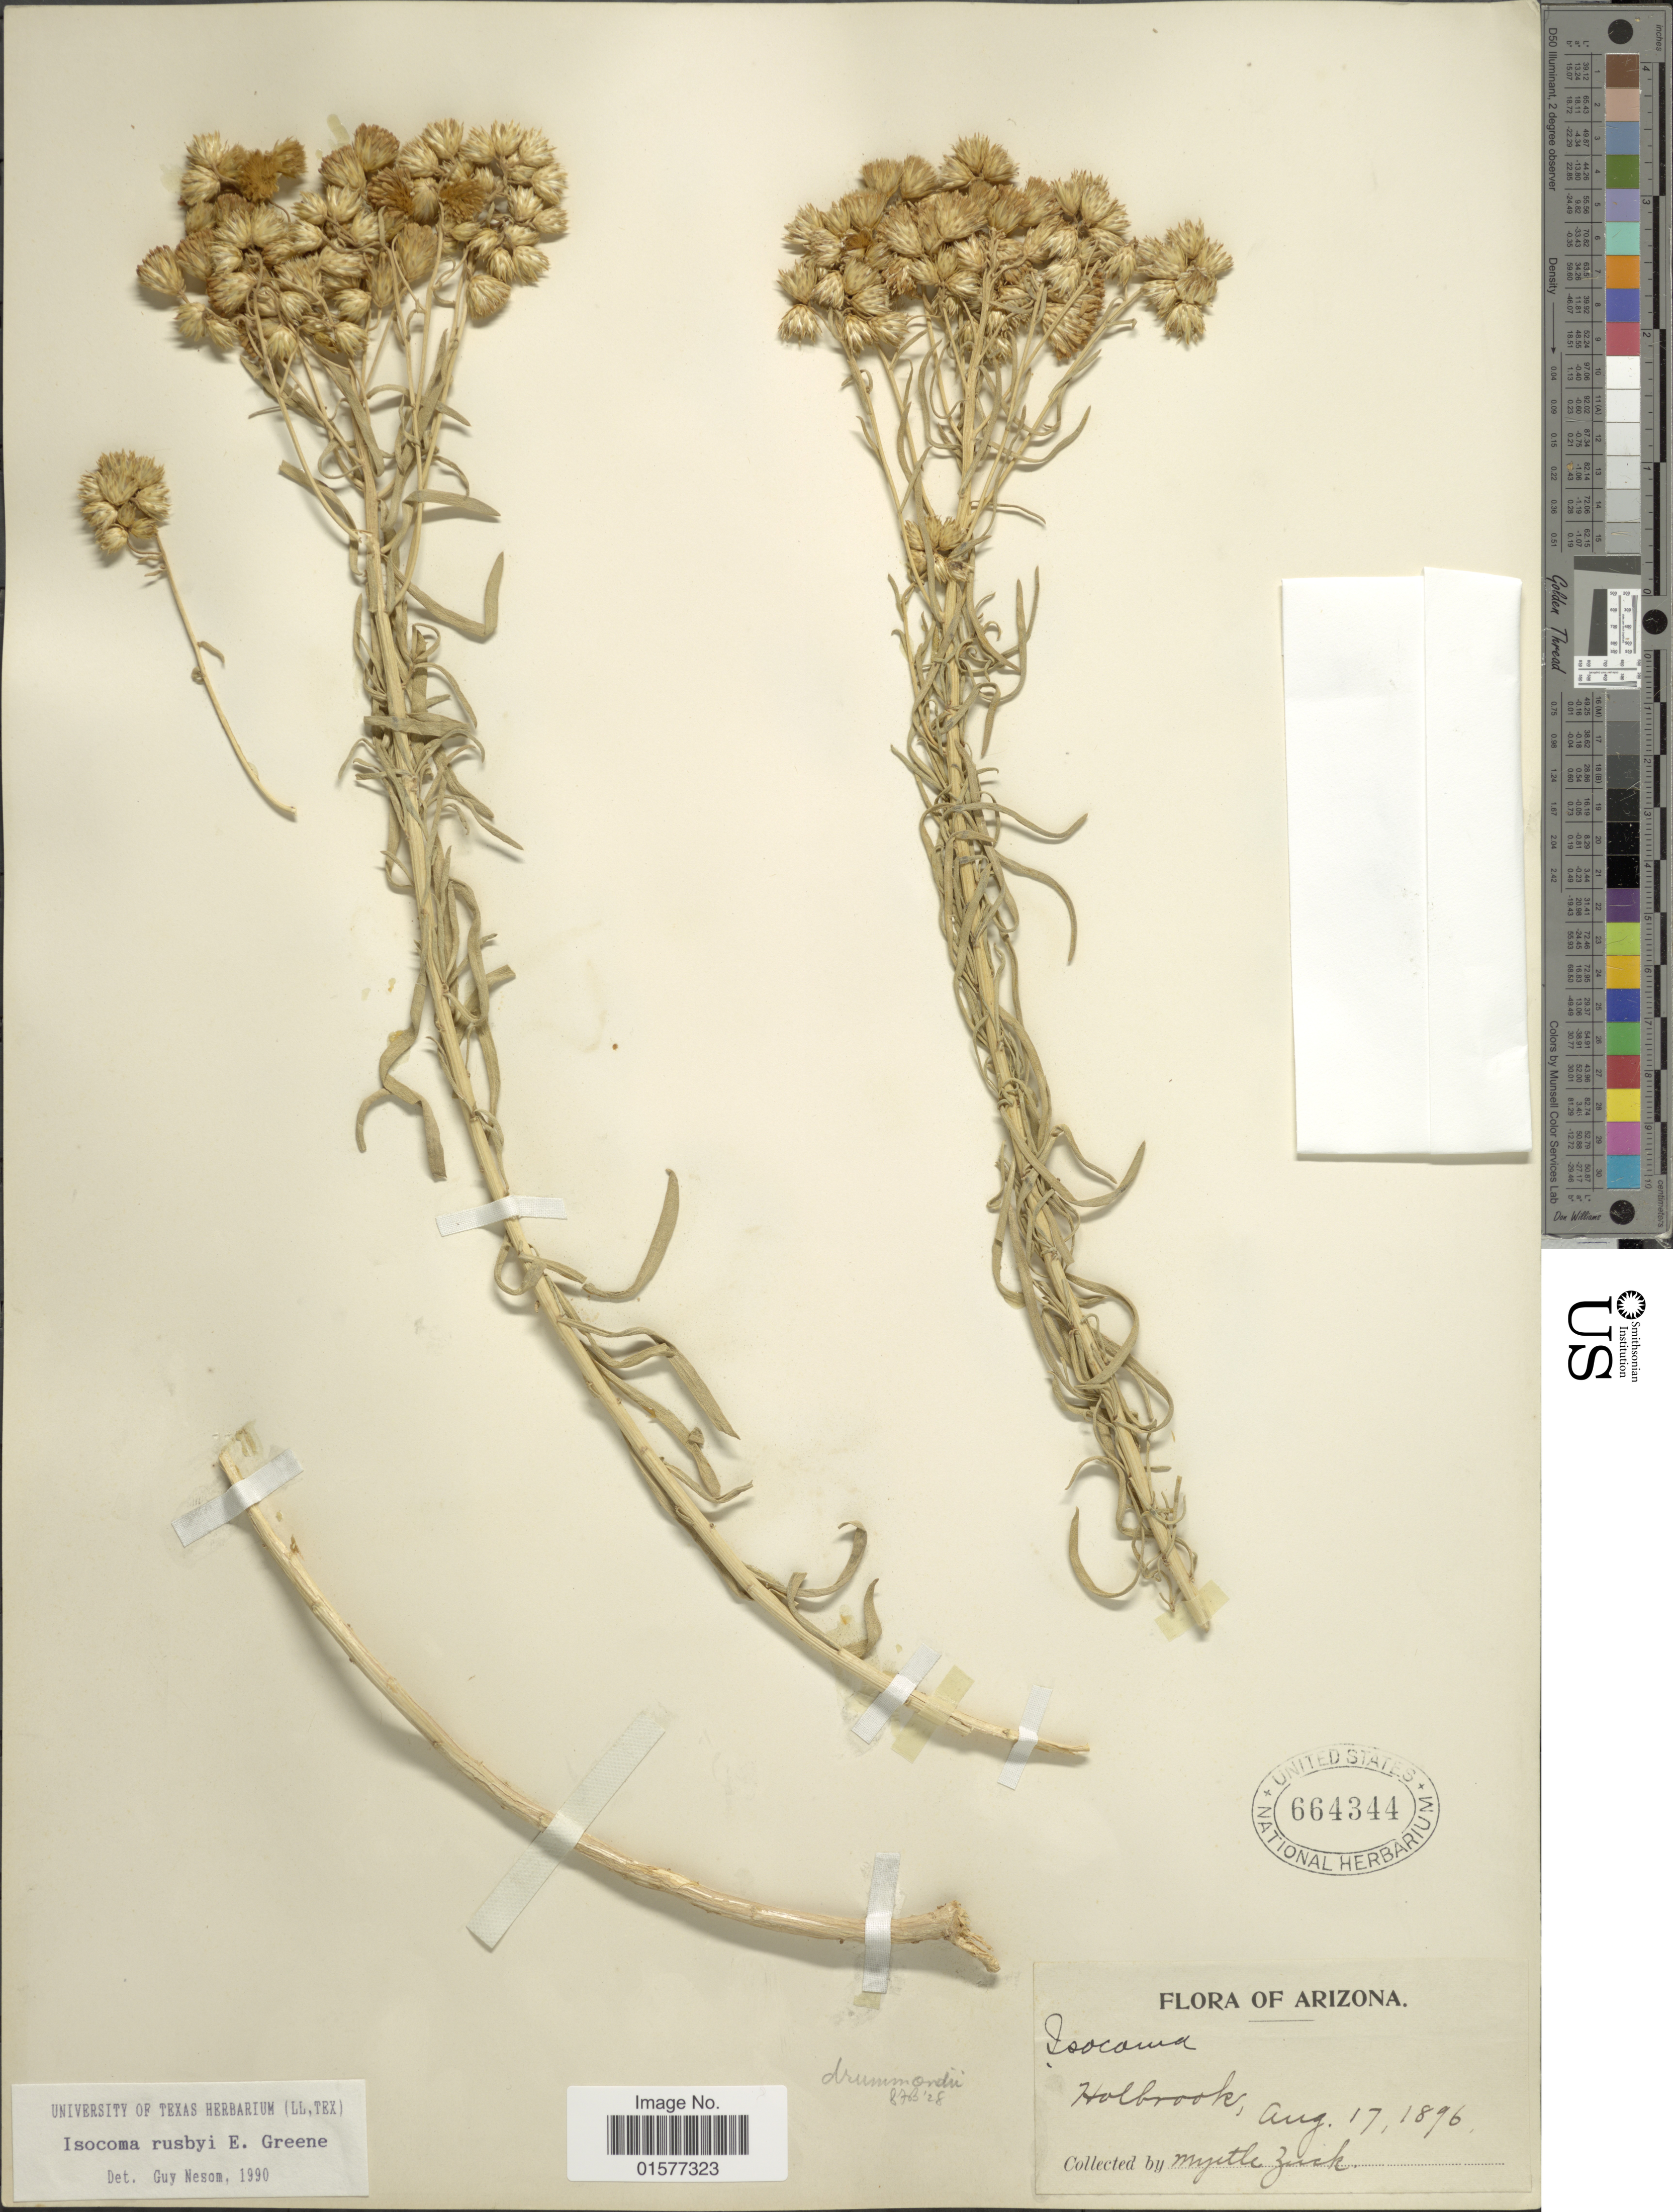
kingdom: Plantae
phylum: Tracheophyta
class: Magnoliopsida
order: Asterales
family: Asteraceae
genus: Isocoma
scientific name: Isocoma rusbyi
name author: Greene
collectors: M. Zuck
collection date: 1896-08-17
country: United States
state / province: Arizona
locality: Holbrook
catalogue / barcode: US 664344